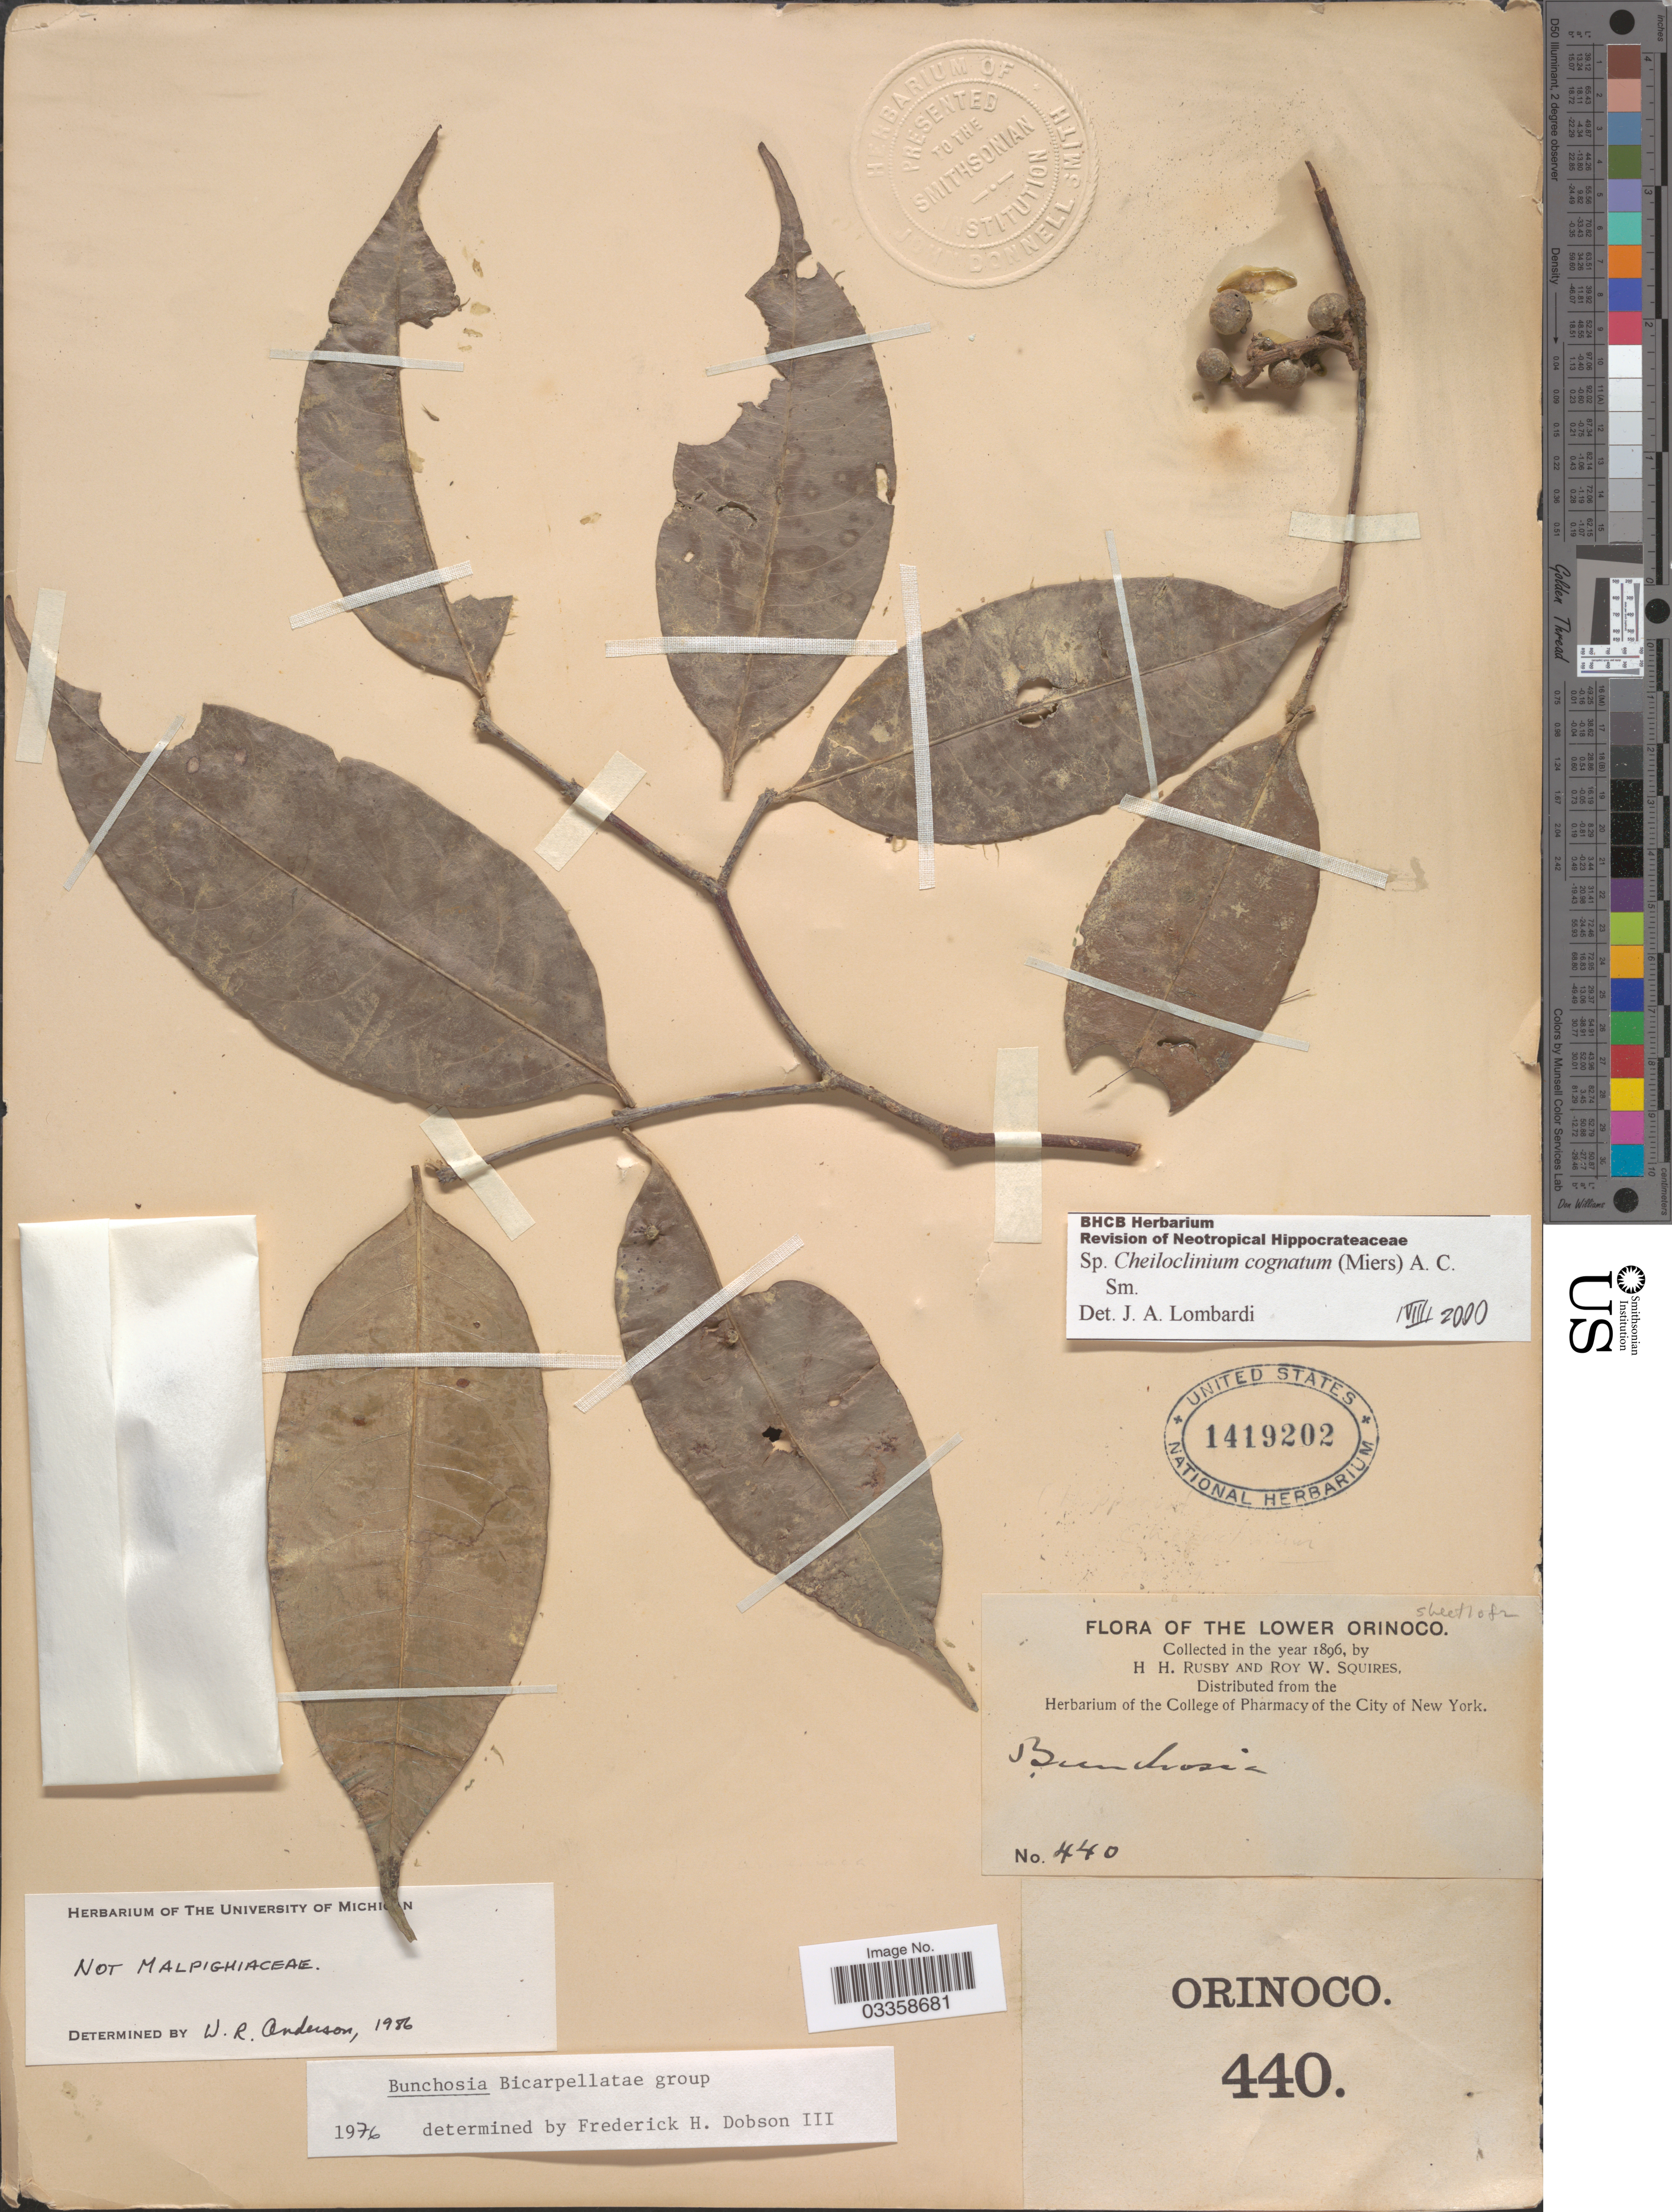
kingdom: Plantae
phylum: Tracheophyta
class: Magnoliopsida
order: Celastrales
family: Celastraceae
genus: Cheiloclinium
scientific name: Cheiloclinium cognatum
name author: (Miers) A.C. Sm.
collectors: H. H. Rusby & R. Squires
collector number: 440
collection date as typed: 1896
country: Venezuela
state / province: Delta Amacuro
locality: Lower Orinoco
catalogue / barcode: US 1419202